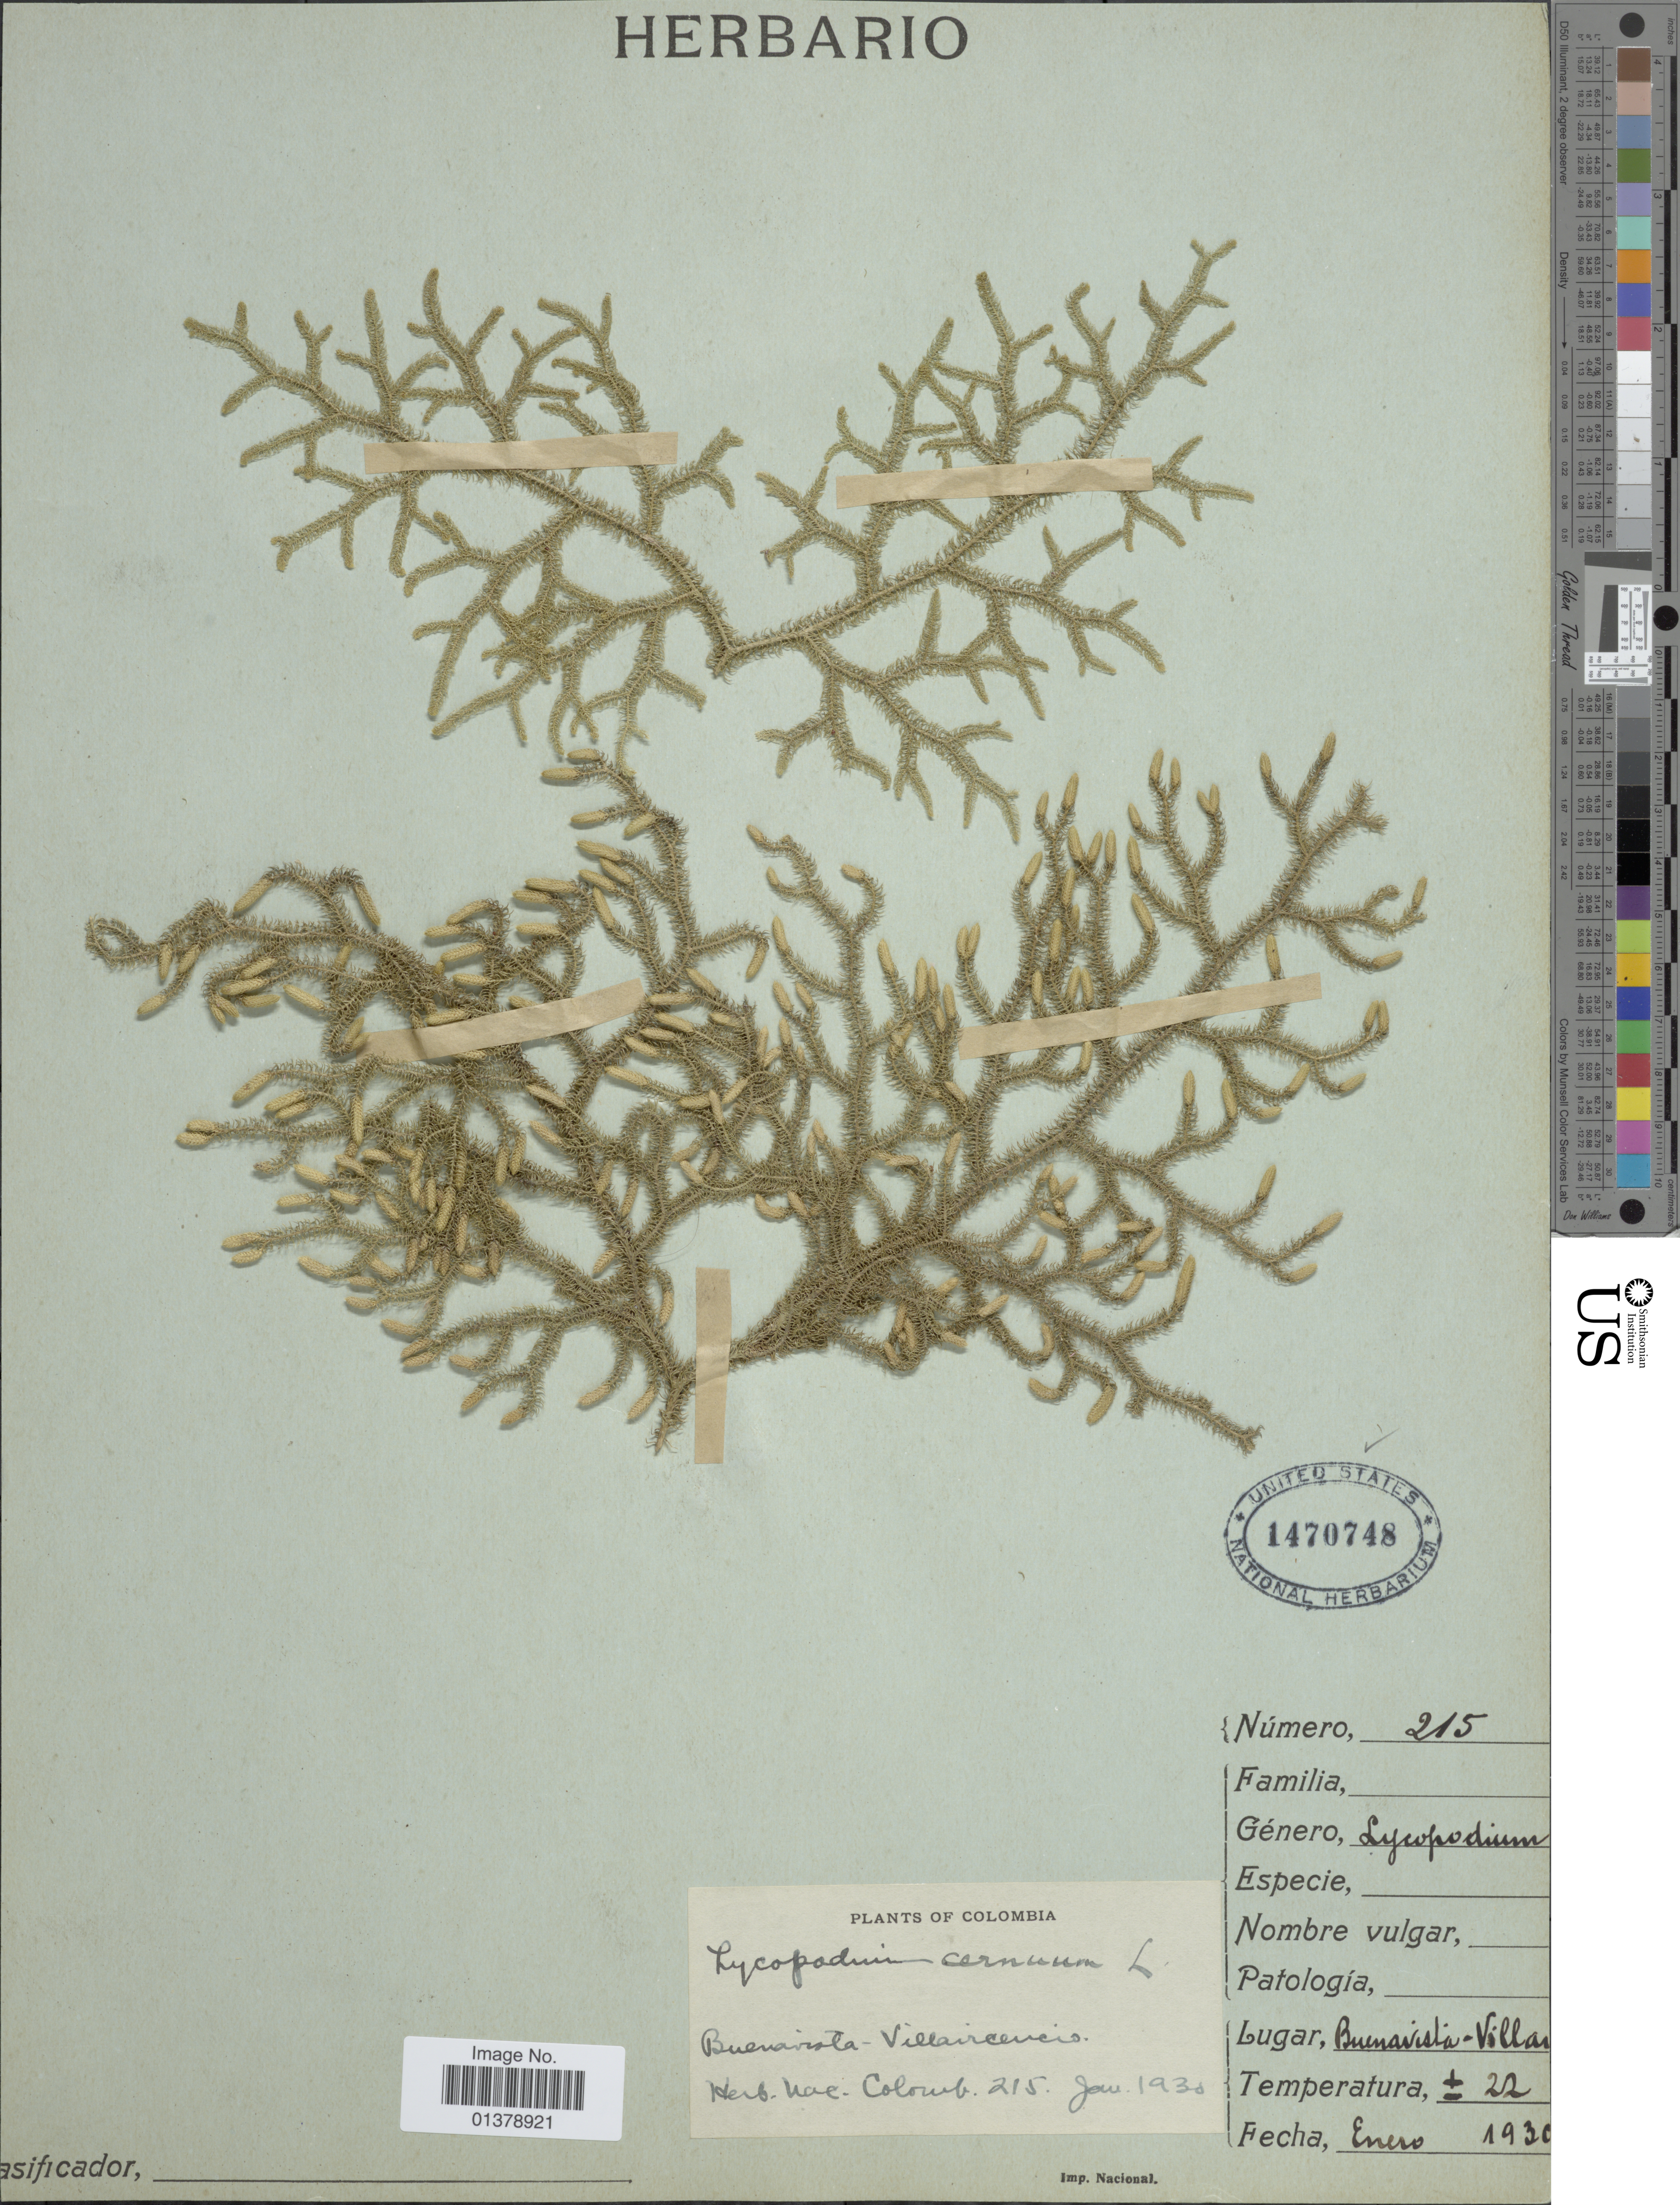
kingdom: Plantae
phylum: Tracheophyta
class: Lycopodiopsida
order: Lycopodiales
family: Lycopodiaceae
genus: Palhinhaea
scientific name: Palhinhaea cernua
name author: (L.) Vasc. & Franco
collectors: ex Herb. Nacional de Colombiano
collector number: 215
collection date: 1930-01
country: Colombia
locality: Buenavista-Villavicencio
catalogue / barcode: US 1470748